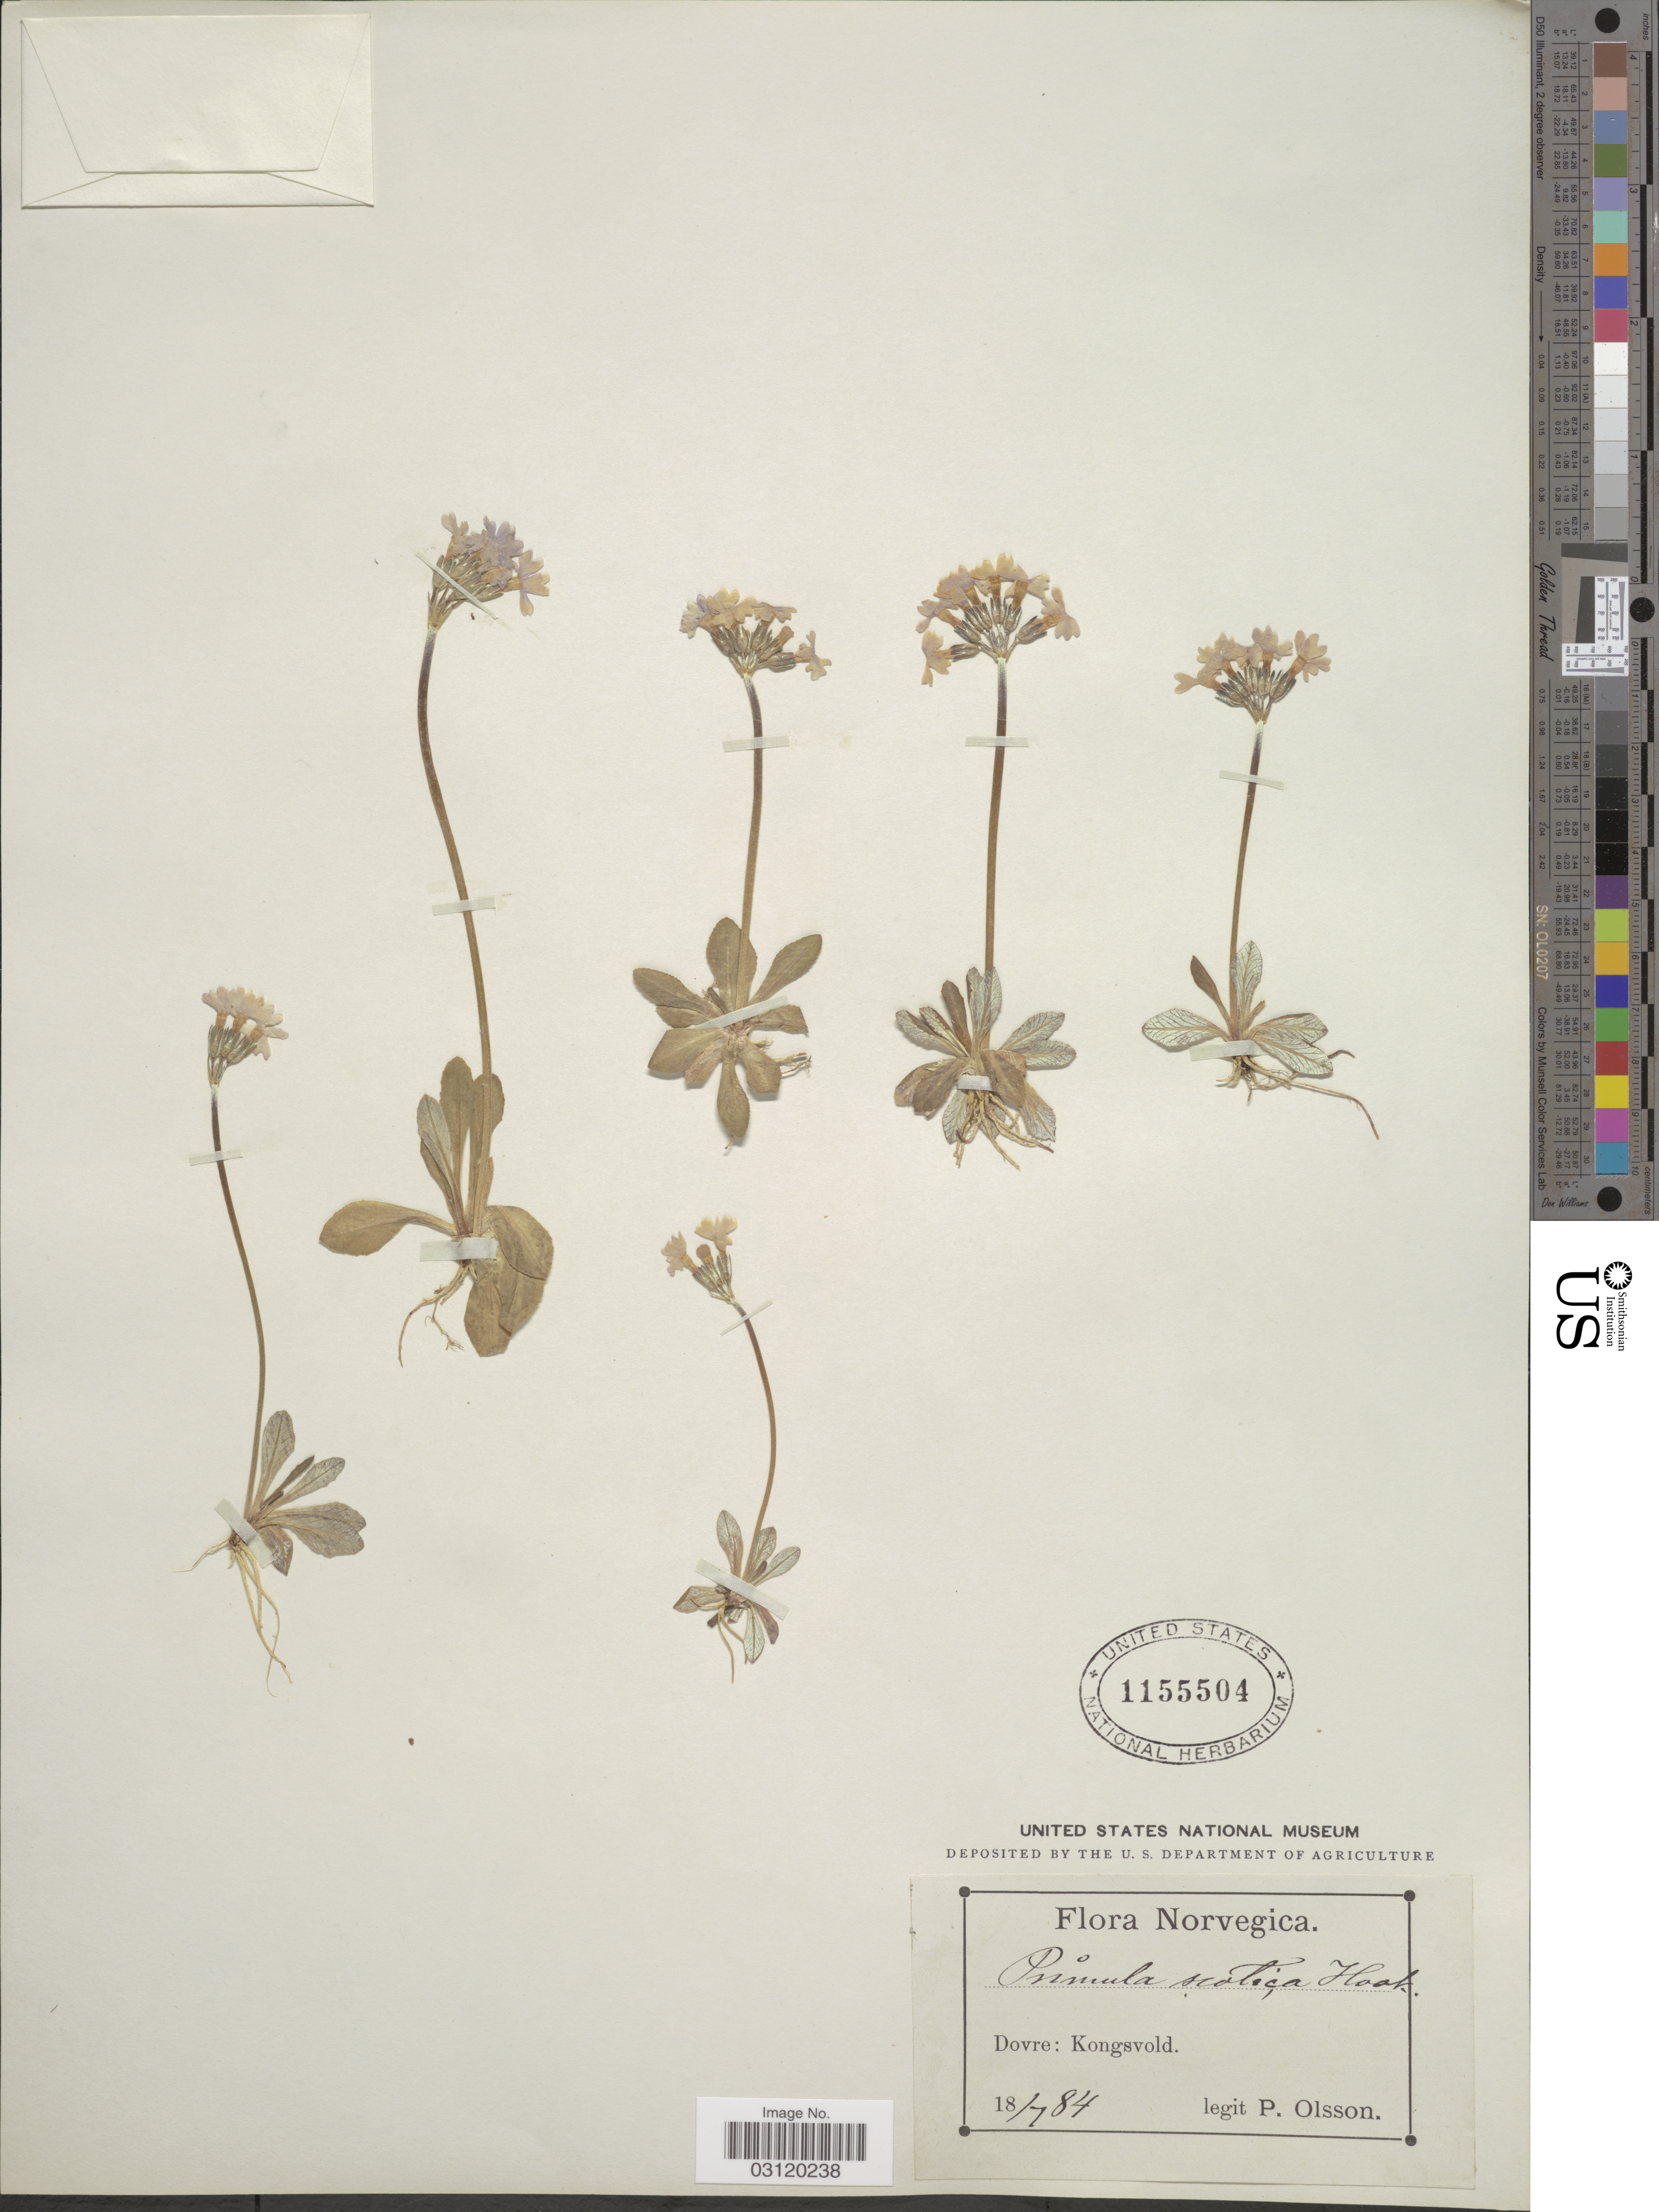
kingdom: Plantae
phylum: Tracheophyta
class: Magnoliopsida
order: Ericales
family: Primulaceae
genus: Primula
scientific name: Primula scotica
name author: Hook.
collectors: P. Olsson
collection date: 1884-07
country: Norway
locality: Norvegica, Dovre: Kongsvold.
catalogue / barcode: US 1155504